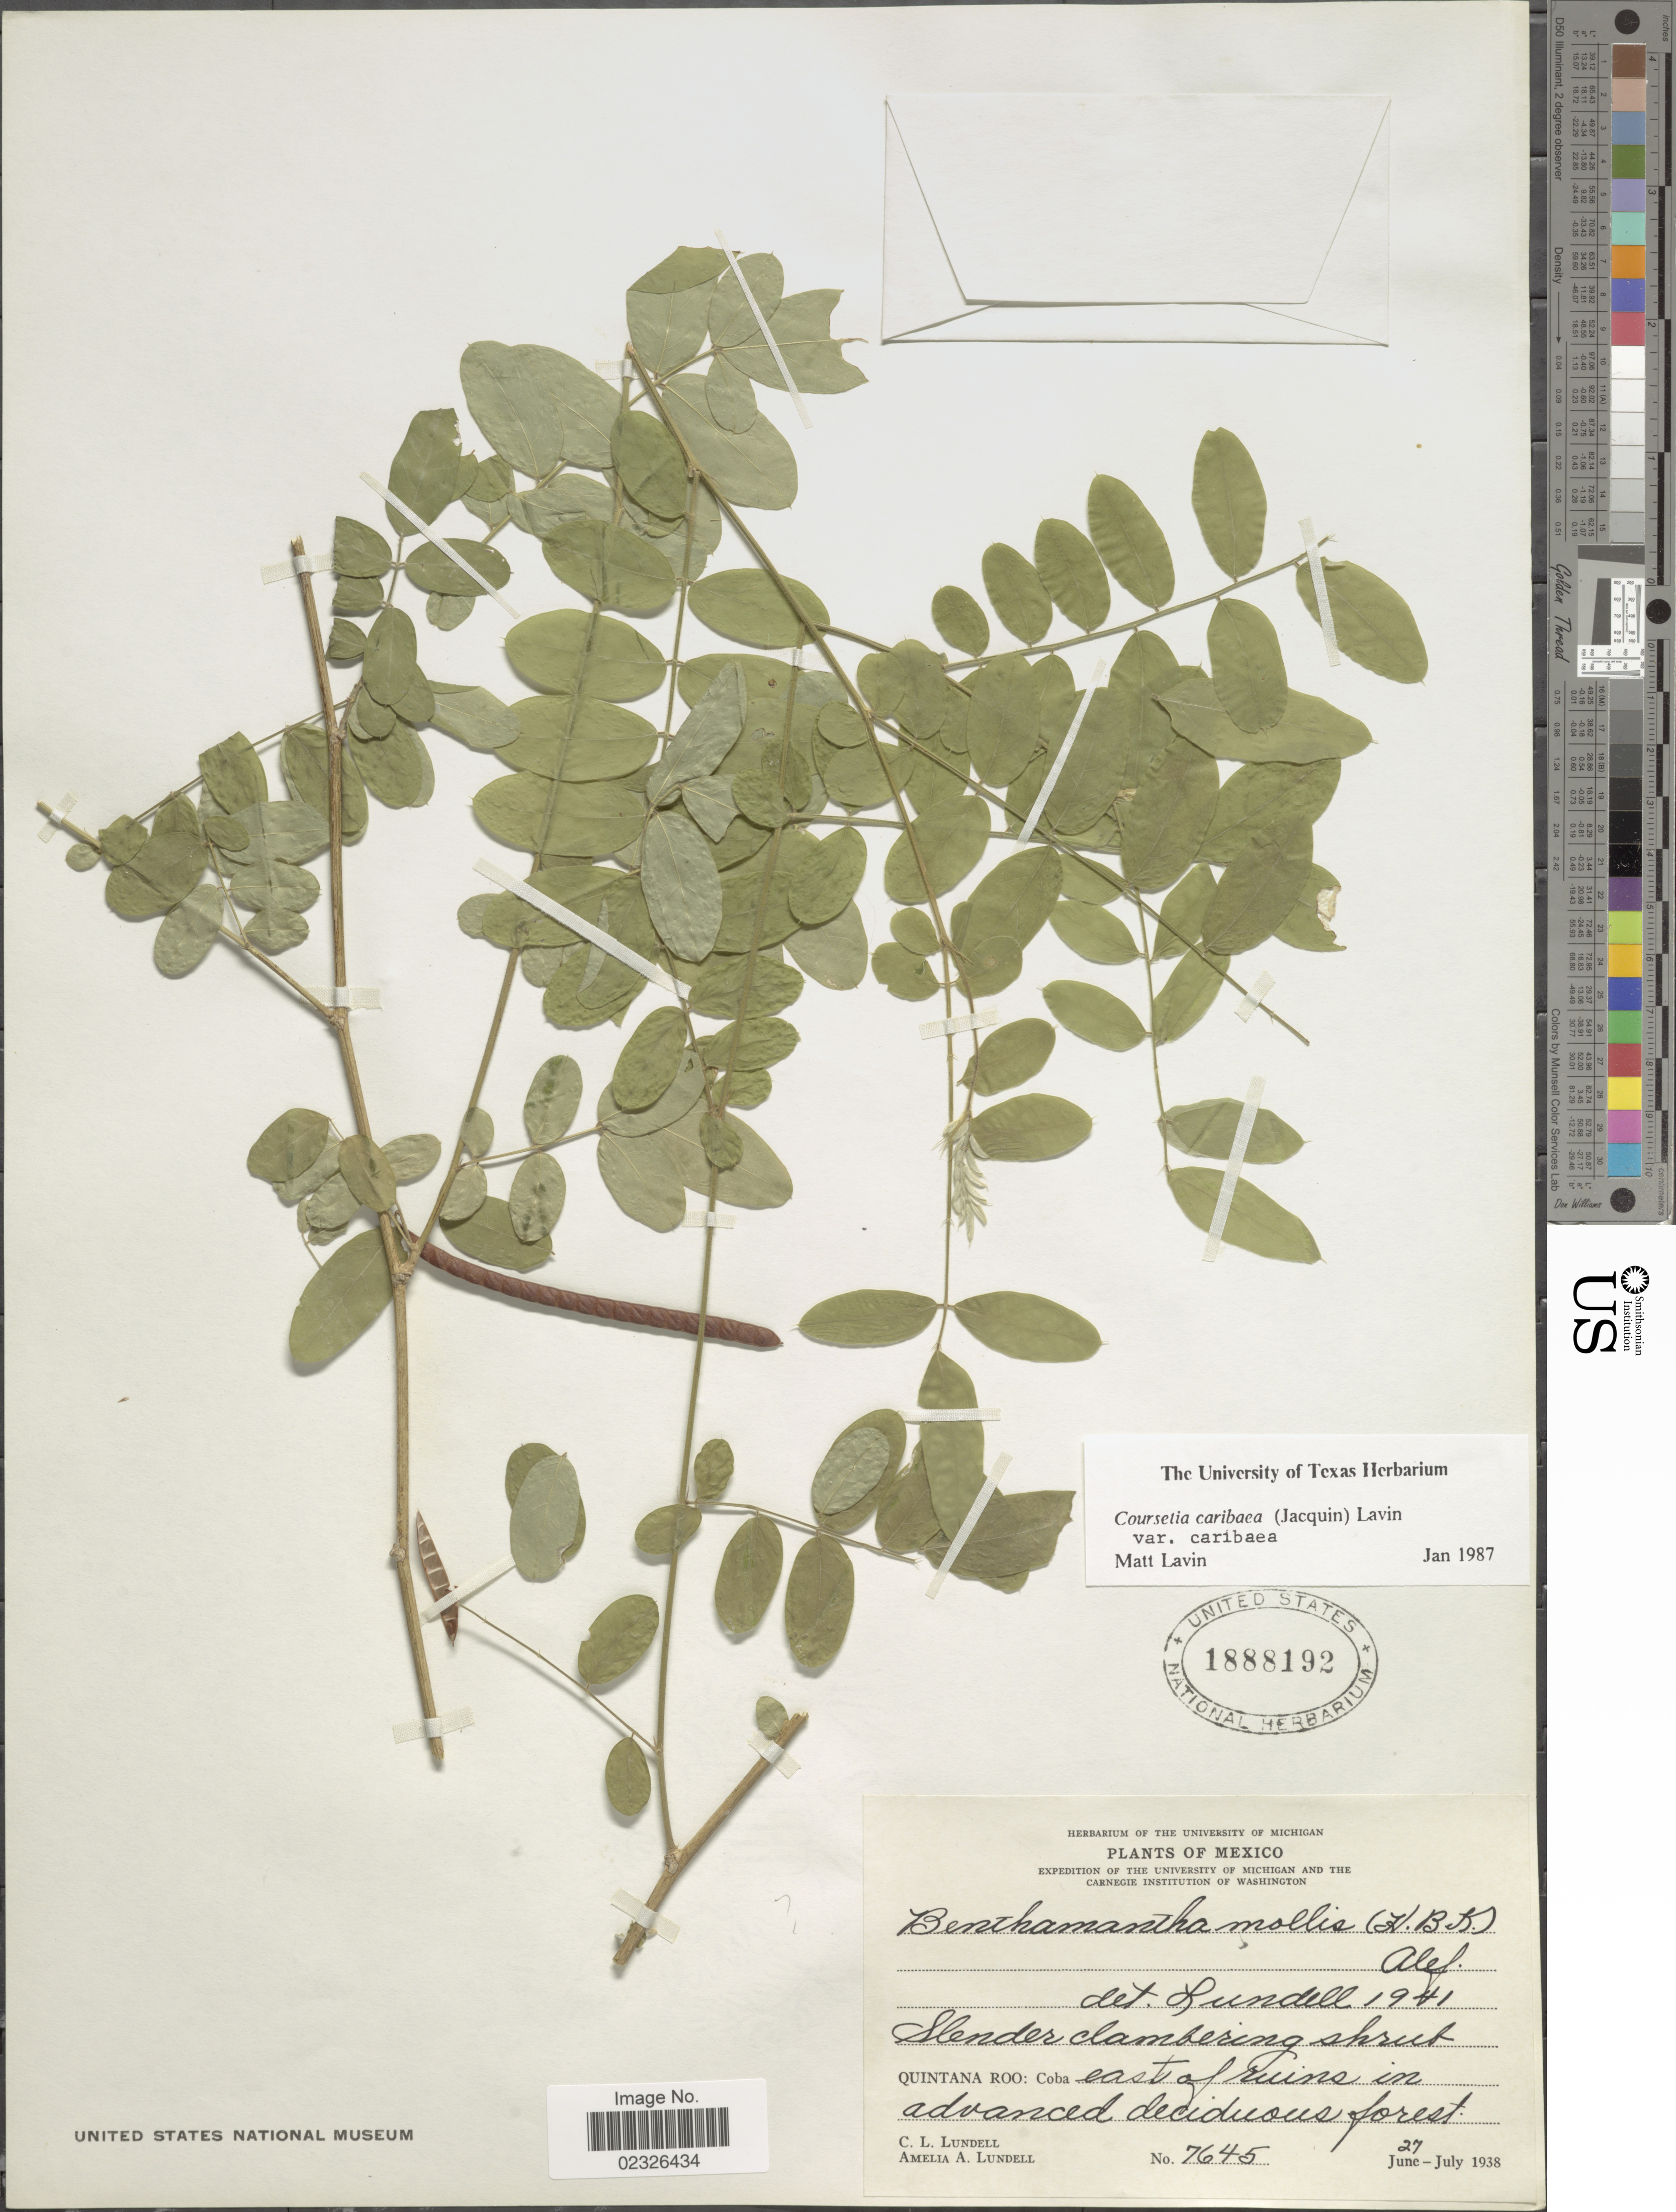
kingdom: Plantae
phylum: Tracheophyta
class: Magnoliopsida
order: Fabales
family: Fabaceae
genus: Coursetia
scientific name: Coursetia caribaea var. caribaea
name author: (Jacq.) Lavin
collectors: C. L. Lundell & A. A. Lundell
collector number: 7645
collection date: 1938-06-27/1938-07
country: Mexico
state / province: Quintana Roo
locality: Coba. Slender clambering ahrub east of ruins in advanced deciduous forest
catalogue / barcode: US 1888192